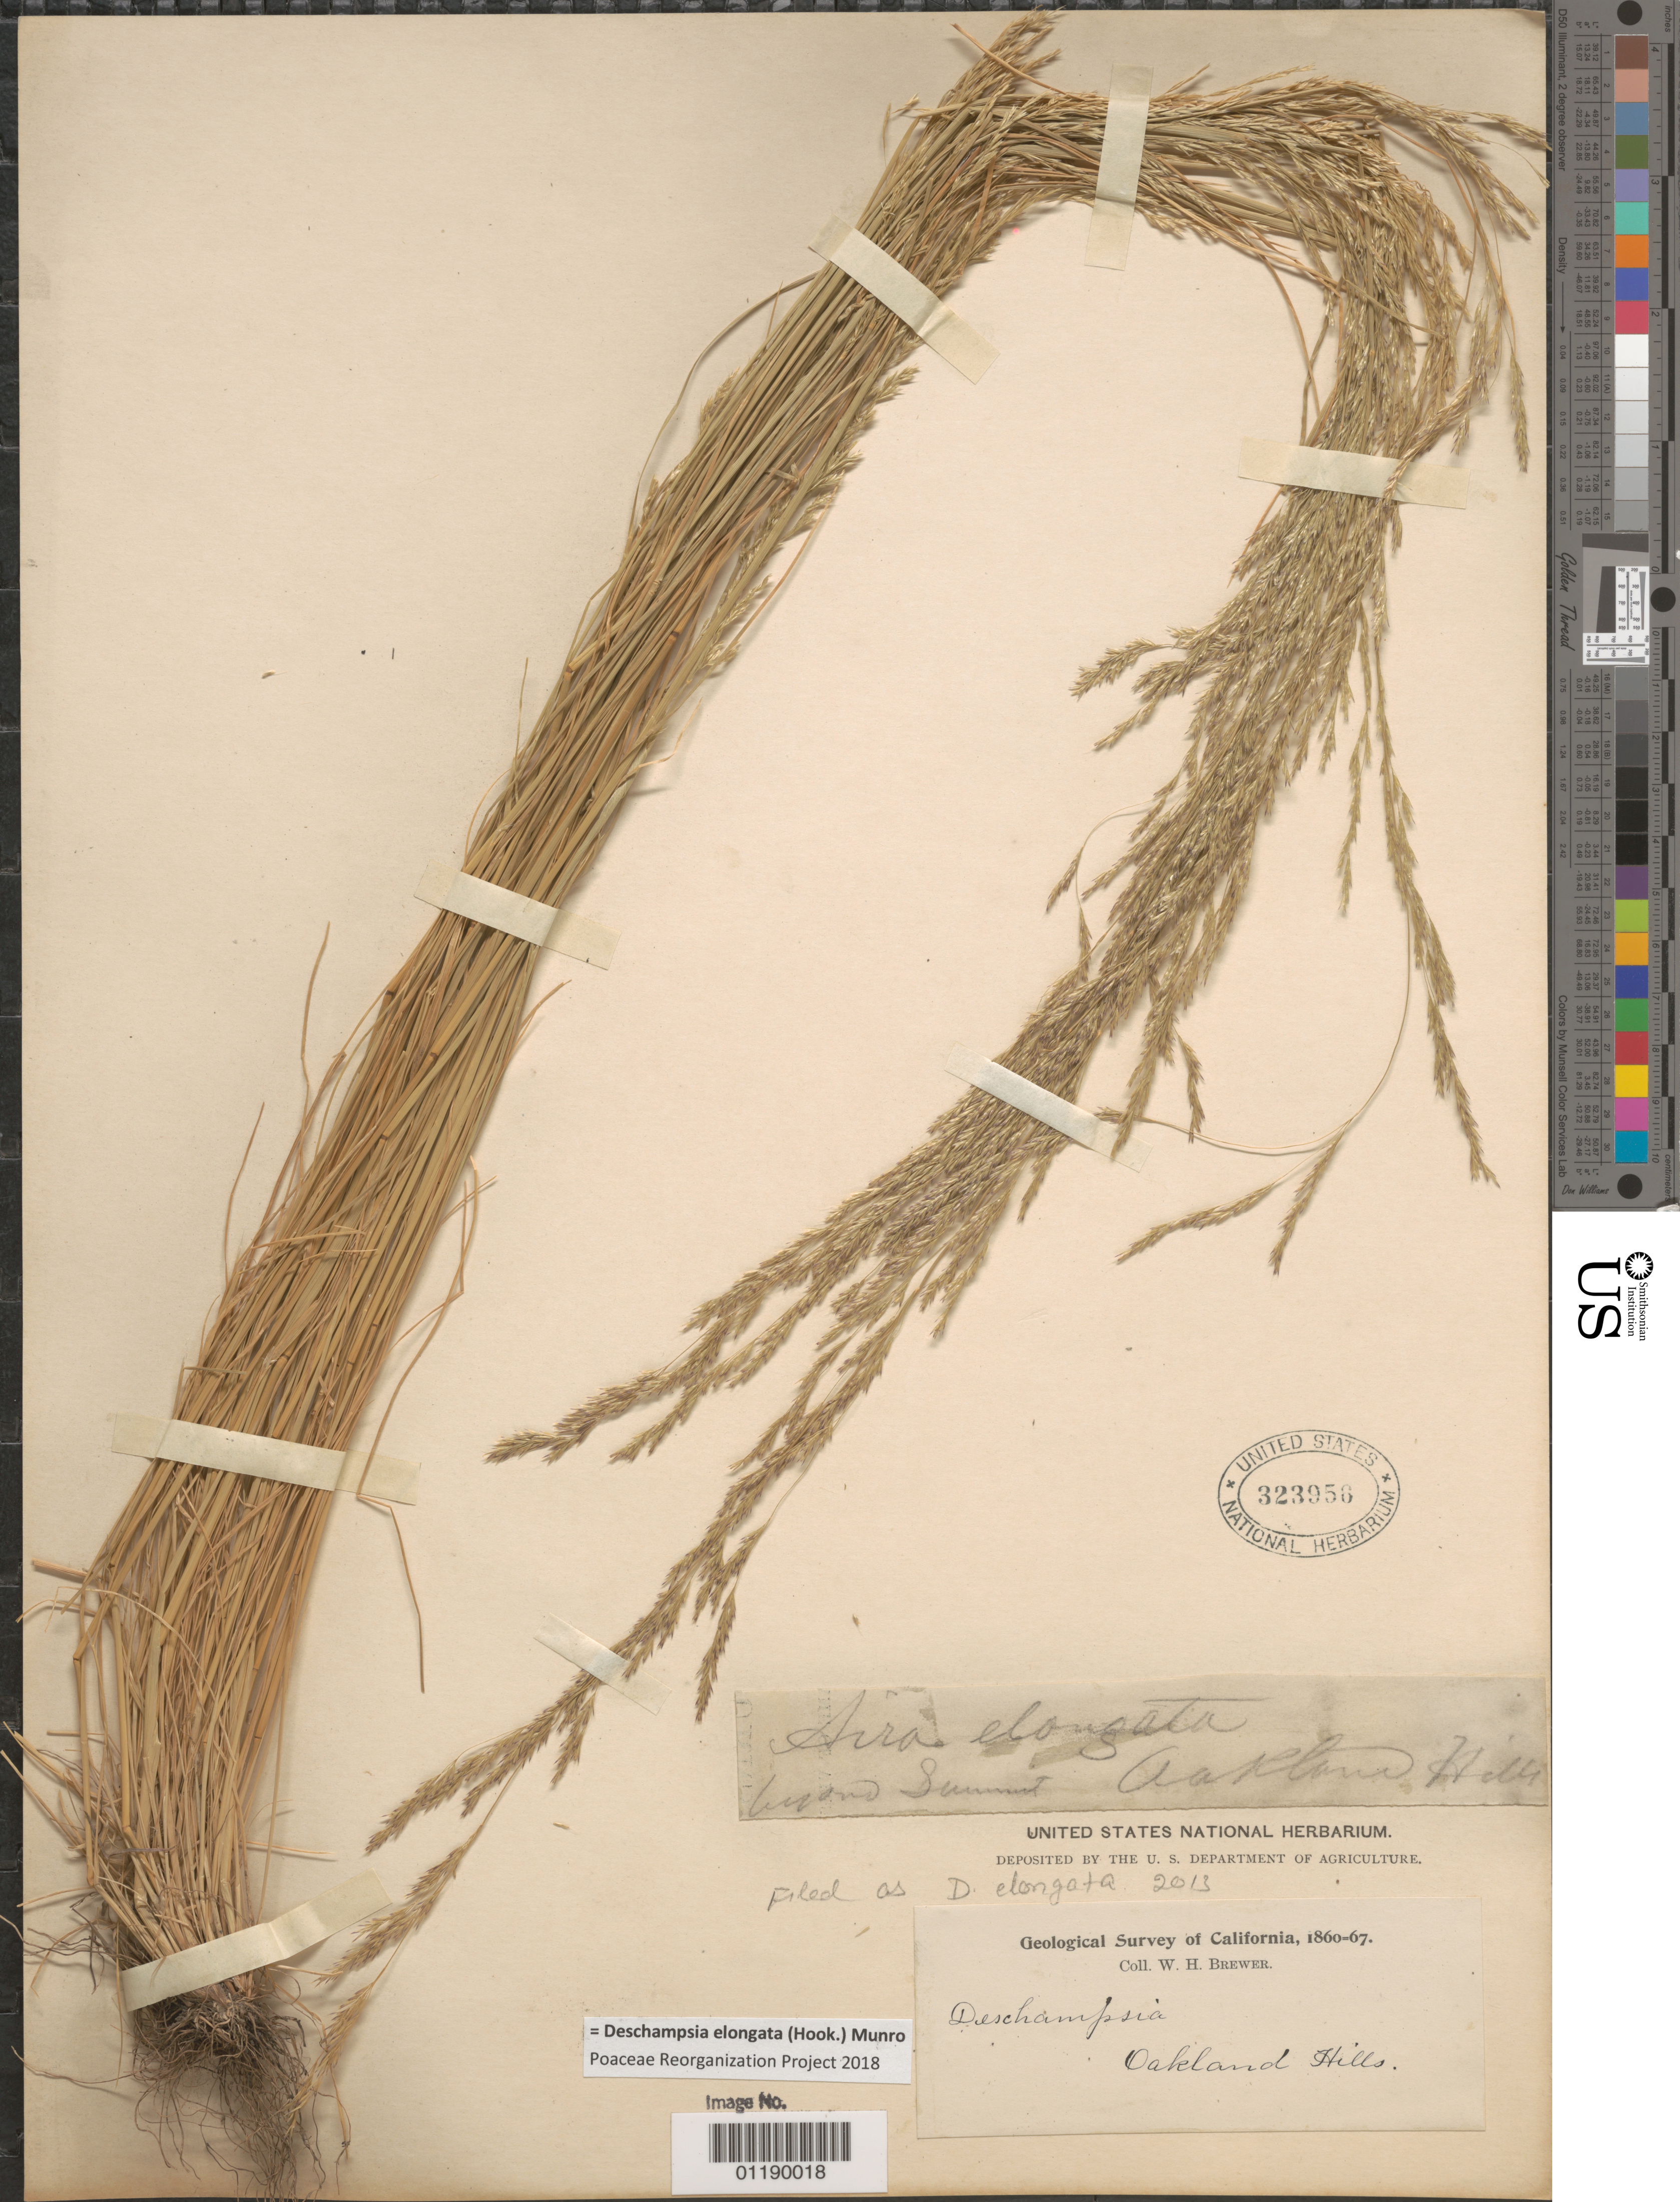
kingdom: Plantae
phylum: Tracheophyta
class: Liliopsida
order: Poales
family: Poaceae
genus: Deschampsia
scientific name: Deschampsia elongata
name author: (Hook.) Munro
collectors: H. Bolander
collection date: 1860/1867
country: United States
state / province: California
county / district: Alameda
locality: Oakland Hills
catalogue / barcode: US 323956